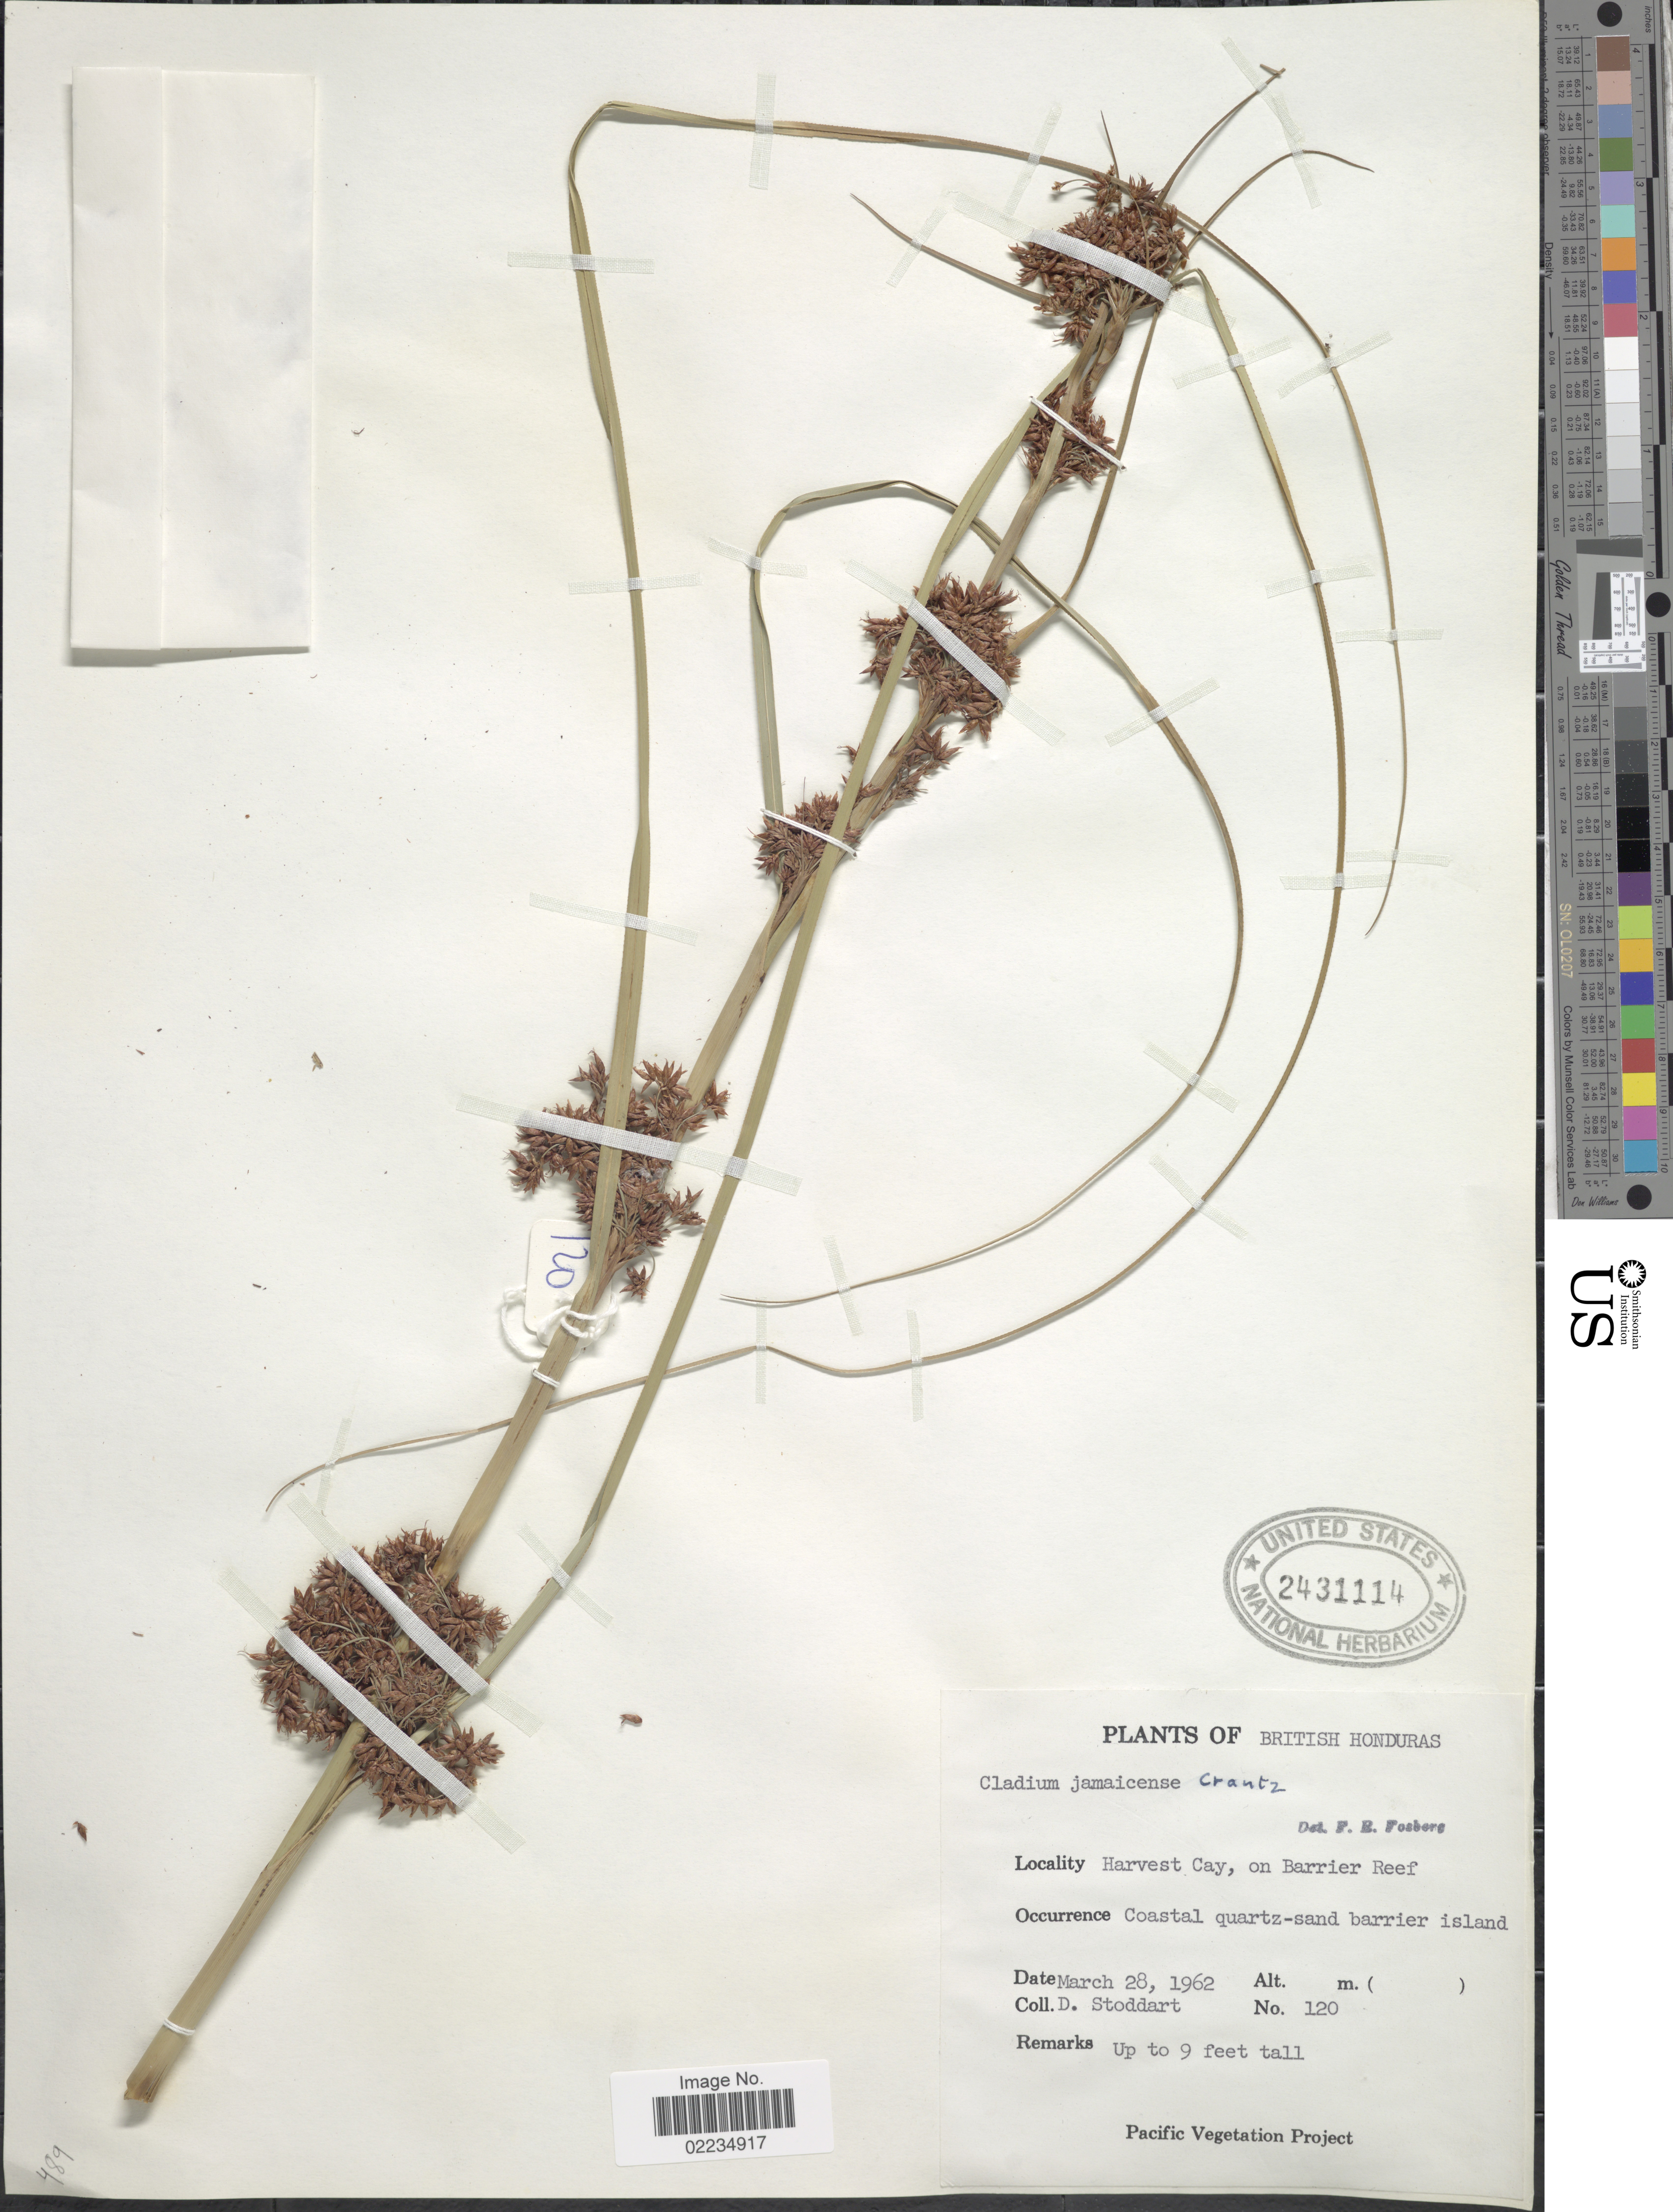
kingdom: Plantae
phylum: Tracheophyta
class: Liliopsida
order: Poales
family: Cyperaceae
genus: Cladium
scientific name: Cladium jamaicense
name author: Crantz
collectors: D. Stoddart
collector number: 120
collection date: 1962-03-28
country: Belize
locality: British Honduras, Harvest Cay, on Barrier Reef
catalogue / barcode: US 2431114